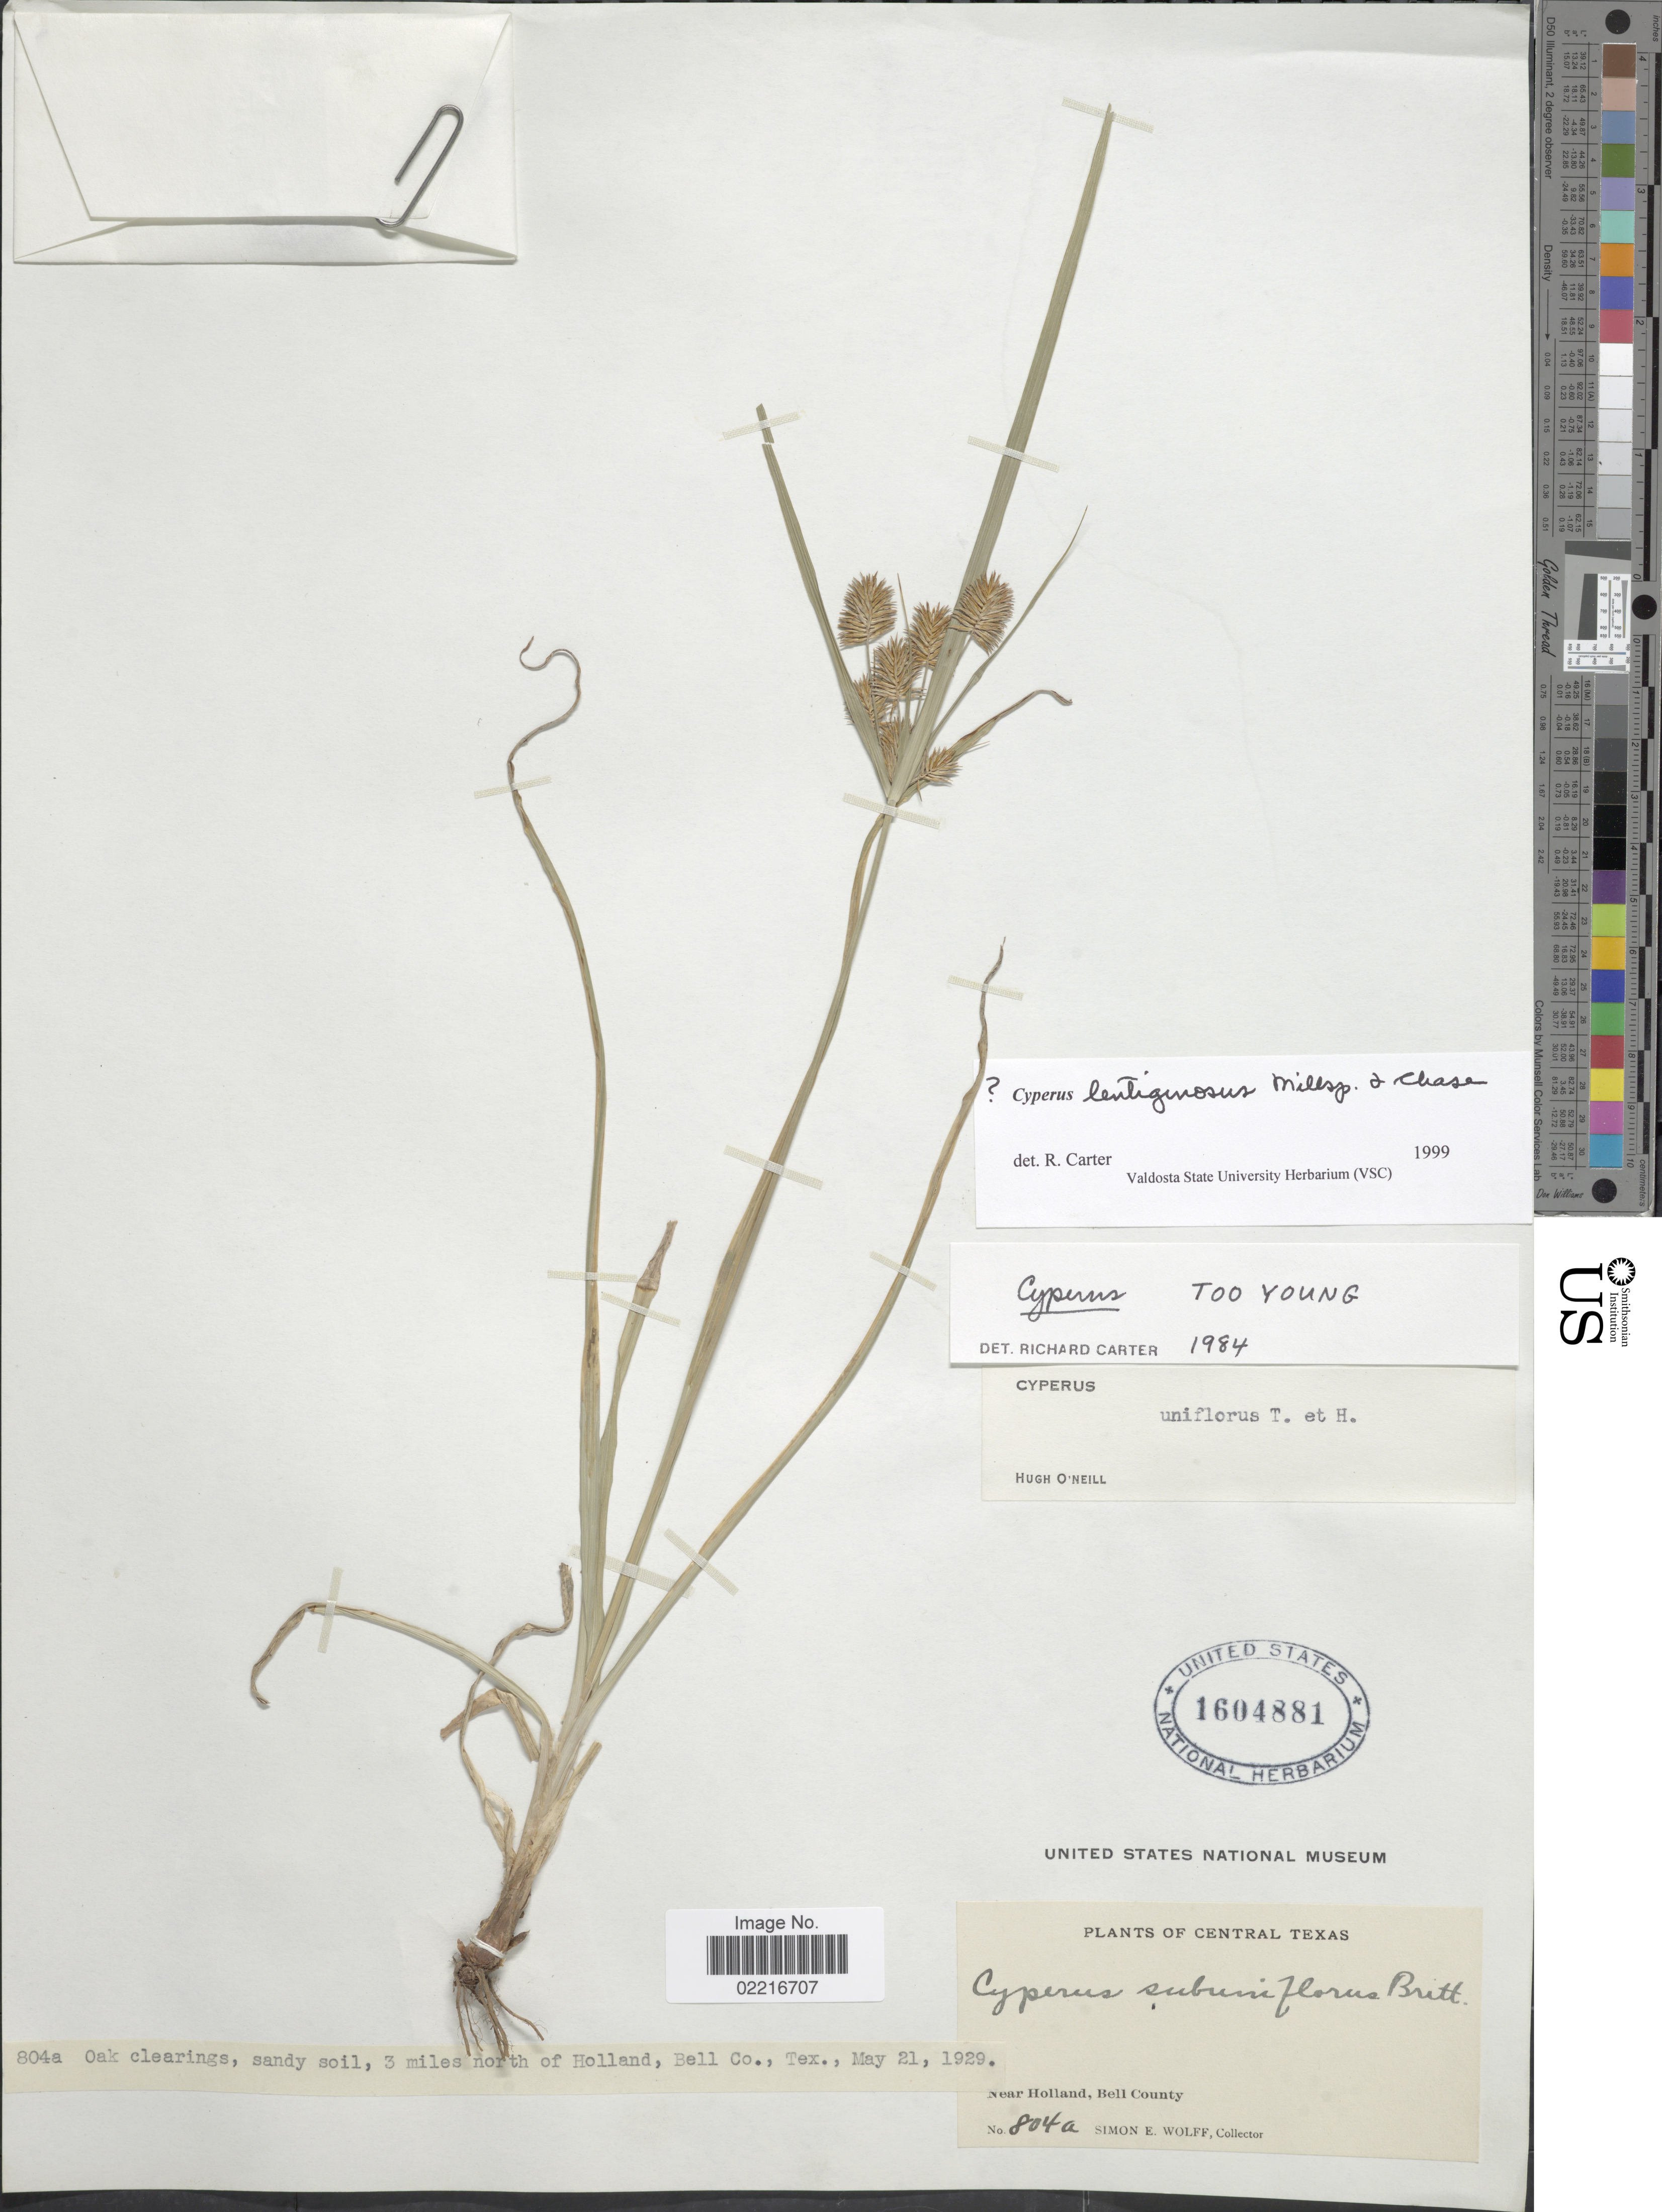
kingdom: Plantae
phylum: Tracheophyta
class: Liliopsida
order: Poales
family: Cyperaceae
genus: Cyperus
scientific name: Cyperus lentiginosus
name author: Millsp. & Chase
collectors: S. E. Wolff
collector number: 804a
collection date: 1929-05-21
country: United States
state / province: Texas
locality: Central Texas, 3 miles north of Holland, Bell Co.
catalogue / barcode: US 1604881